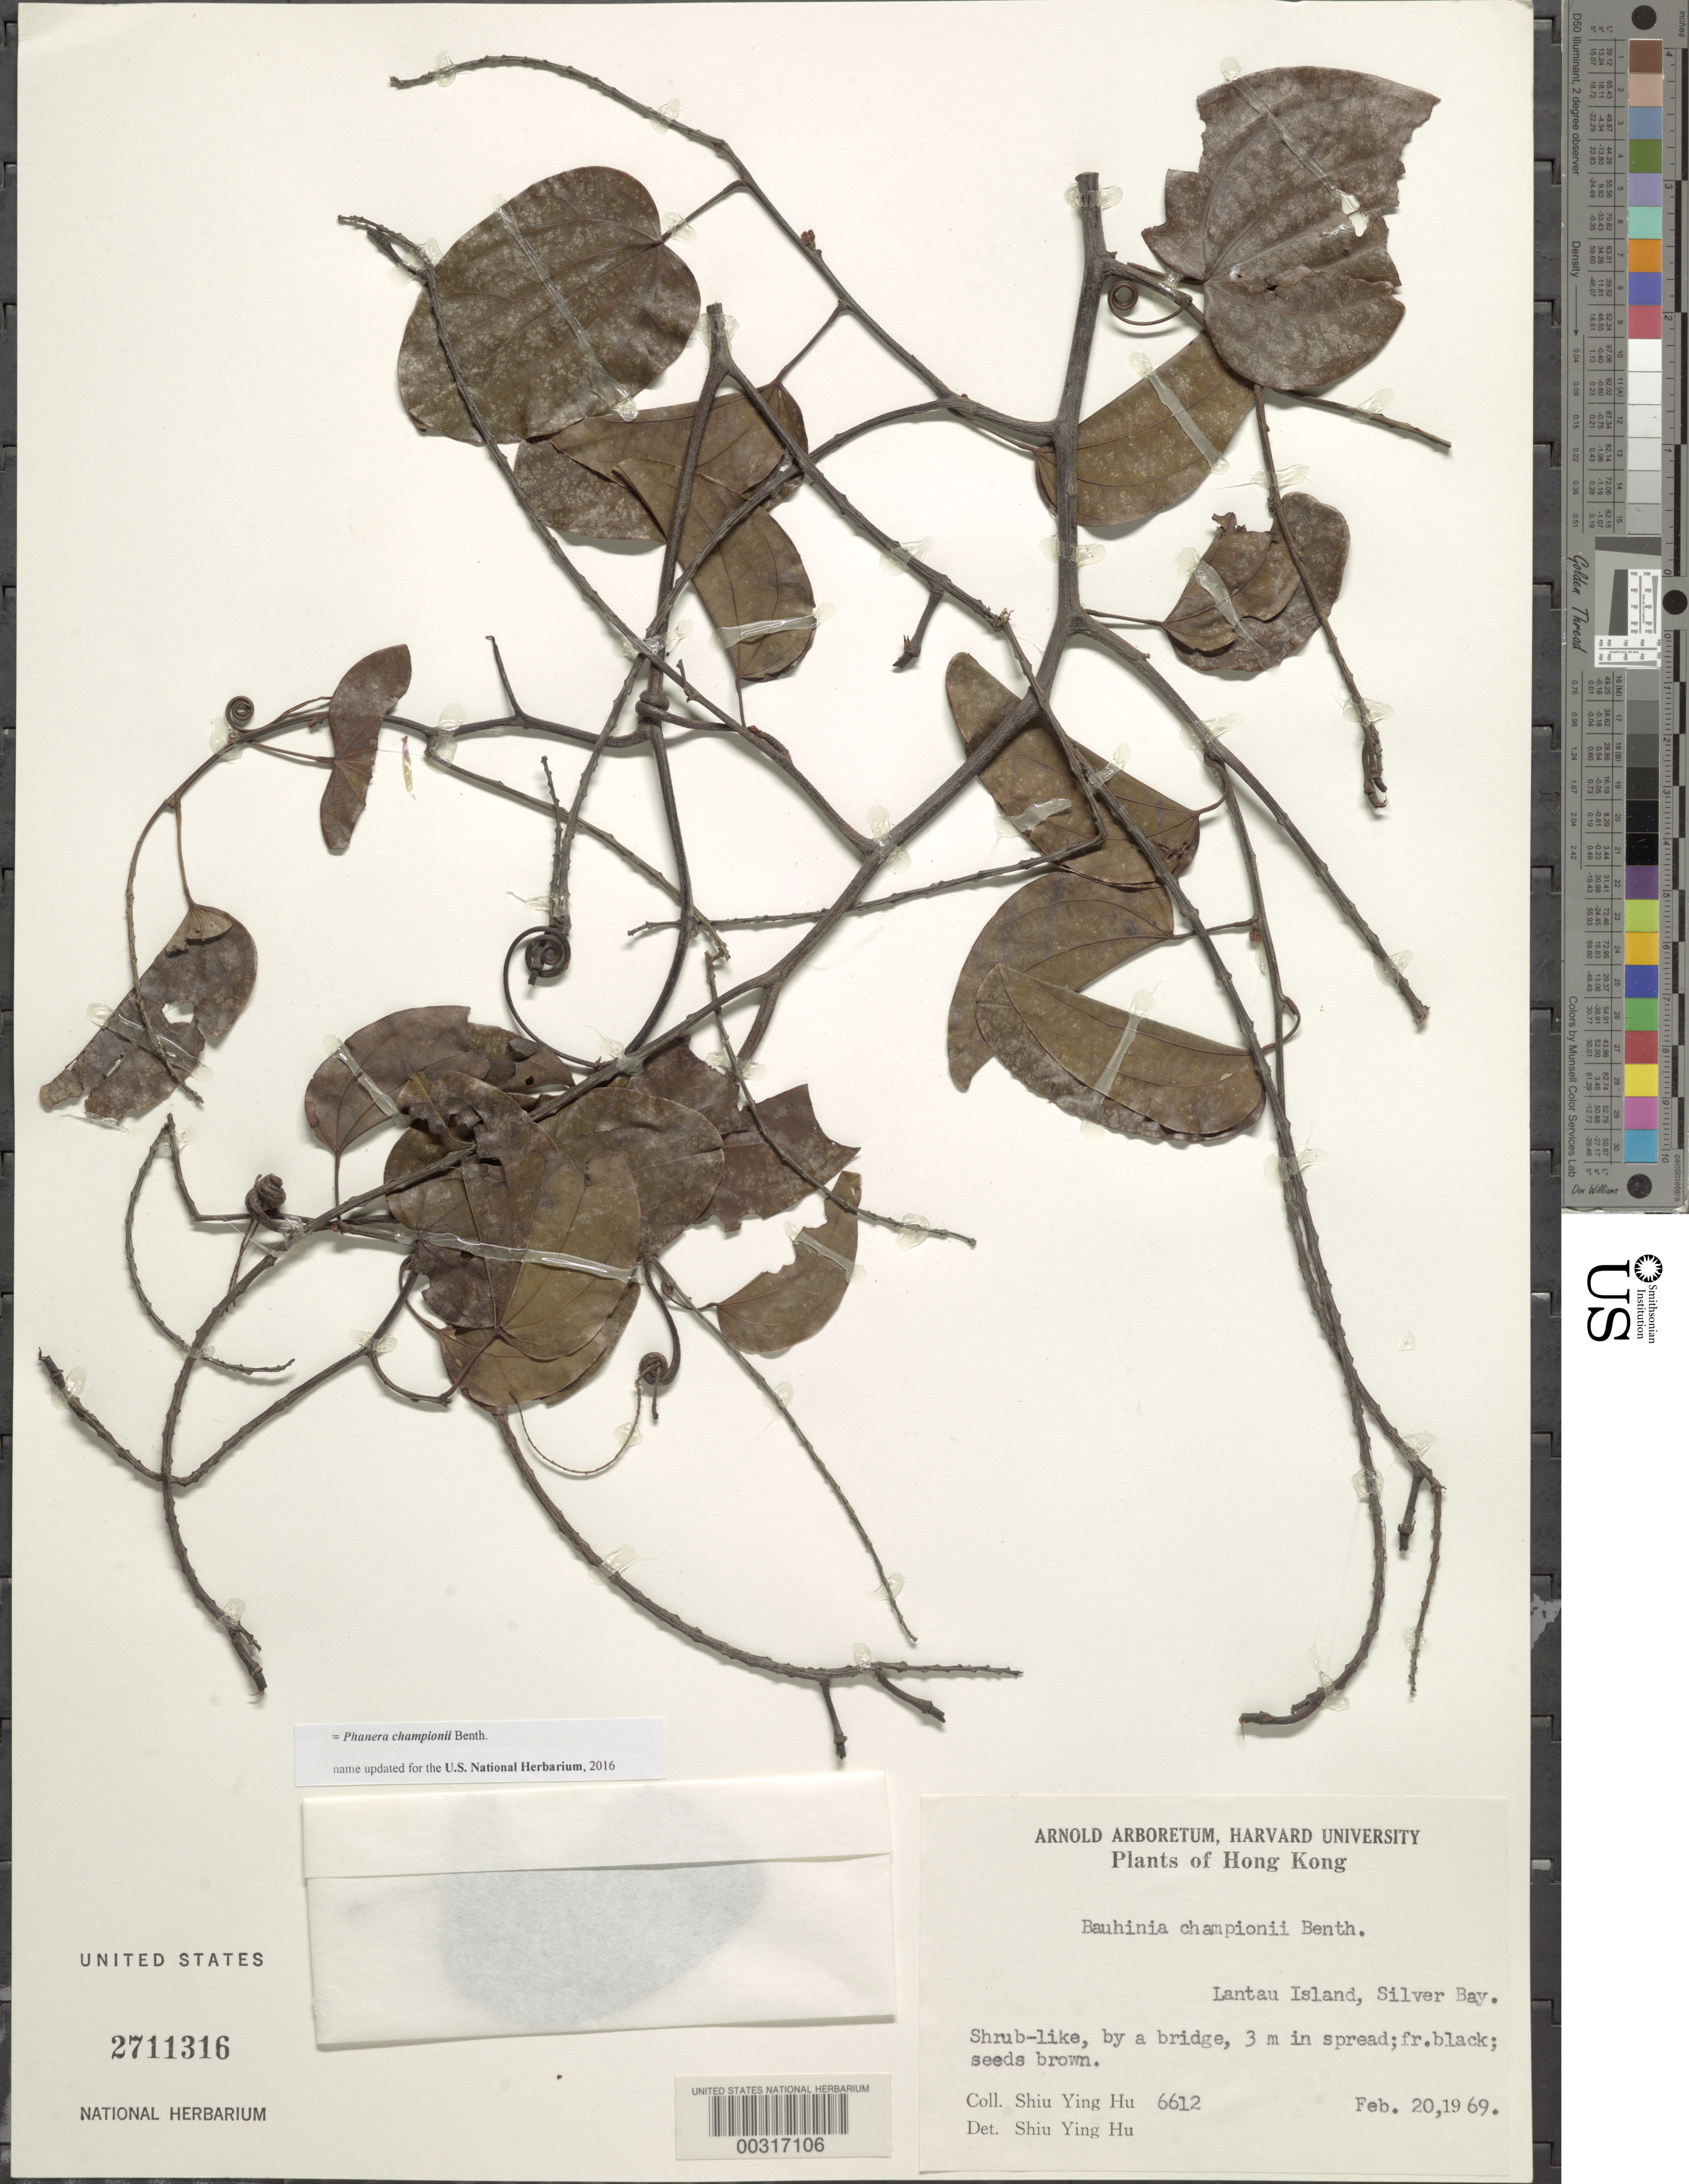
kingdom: Plantae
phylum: Tracheophyta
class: Magnoliopsida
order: Fabales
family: Fabaceae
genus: Phanera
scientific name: Phanera championii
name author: Benth.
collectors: S. Y. Hu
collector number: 6612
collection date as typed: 20 Feb 1969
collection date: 1969-02-20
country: China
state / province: Hong Kong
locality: Lantau island, silver bay, by a bridge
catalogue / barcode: US 2711316